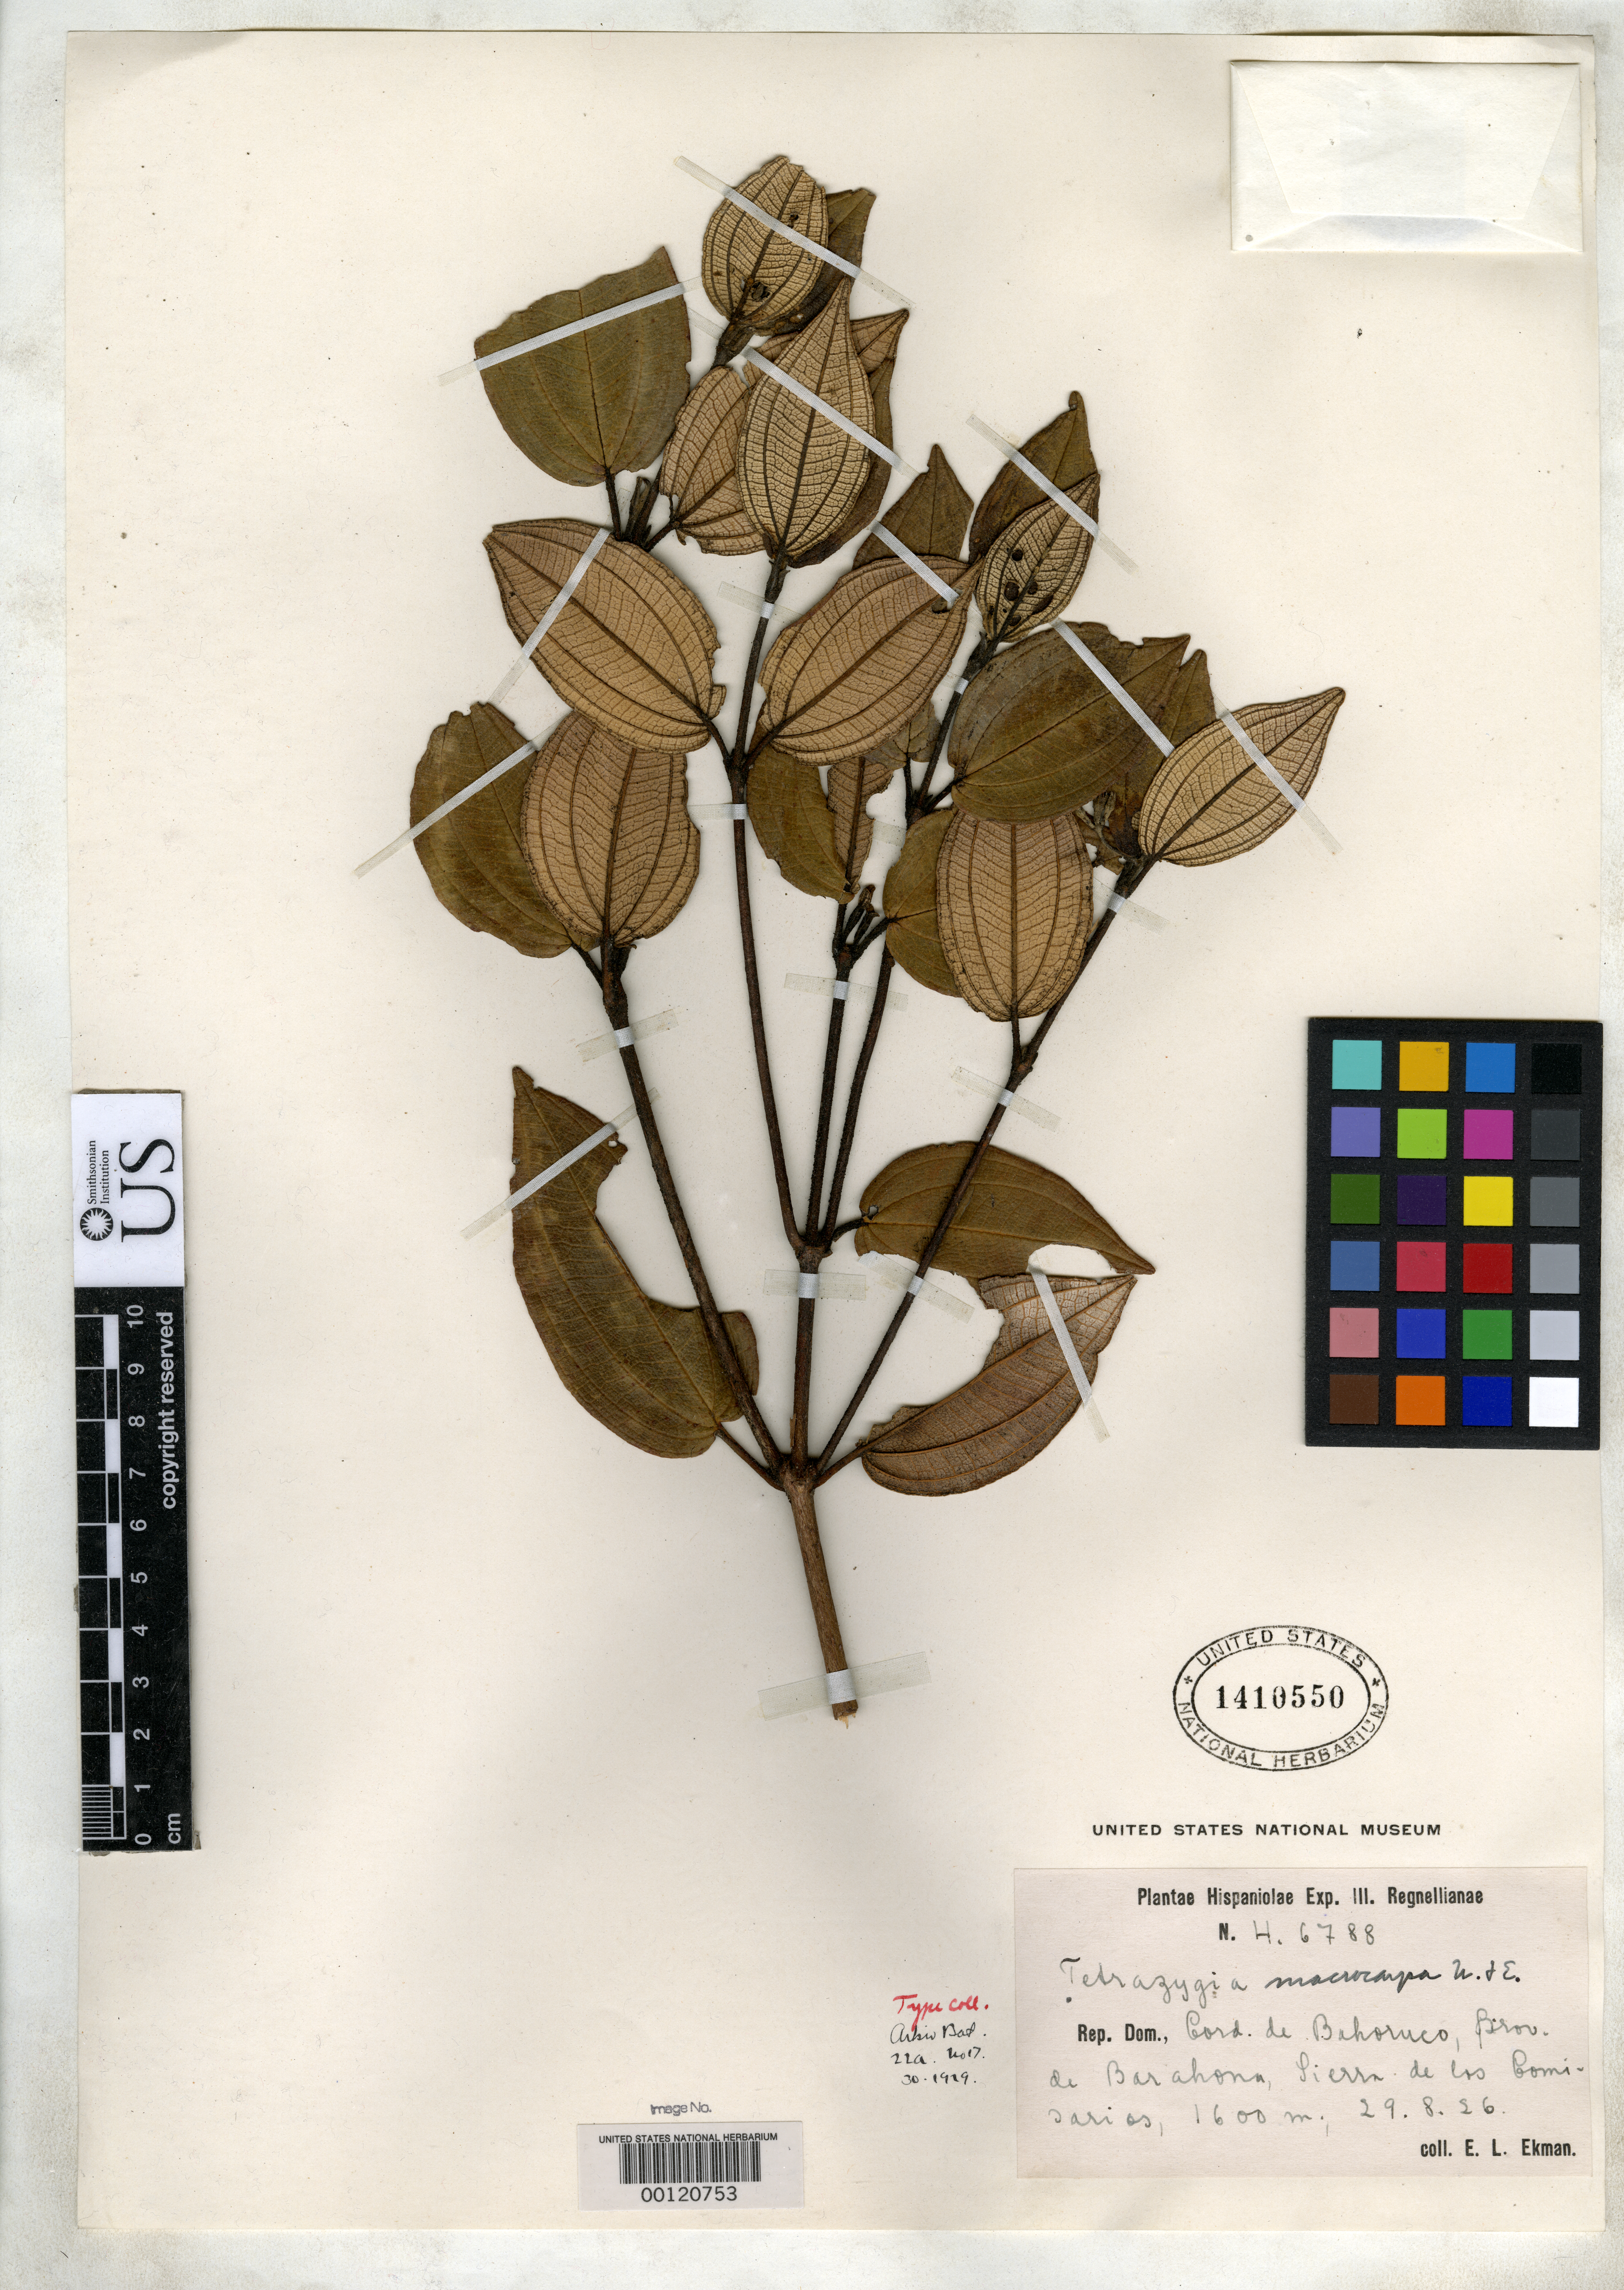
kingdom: Plantae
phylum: Tracheophyta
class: Magnoliopsida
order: Myrtales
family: Melastomataceae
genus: Tetrazygia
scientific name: Tetrazygia macrocarpa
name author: Urb. & Ekman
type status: Isotype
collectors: E. L. Ekman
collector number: H 6788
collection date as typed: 29 Aug 1926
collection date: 1926-08-29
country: Dominican Republic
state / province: Barahona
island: Hispaniola Island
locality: Sierra do les Comicarios.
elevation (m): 1600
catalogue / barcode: US 1410550